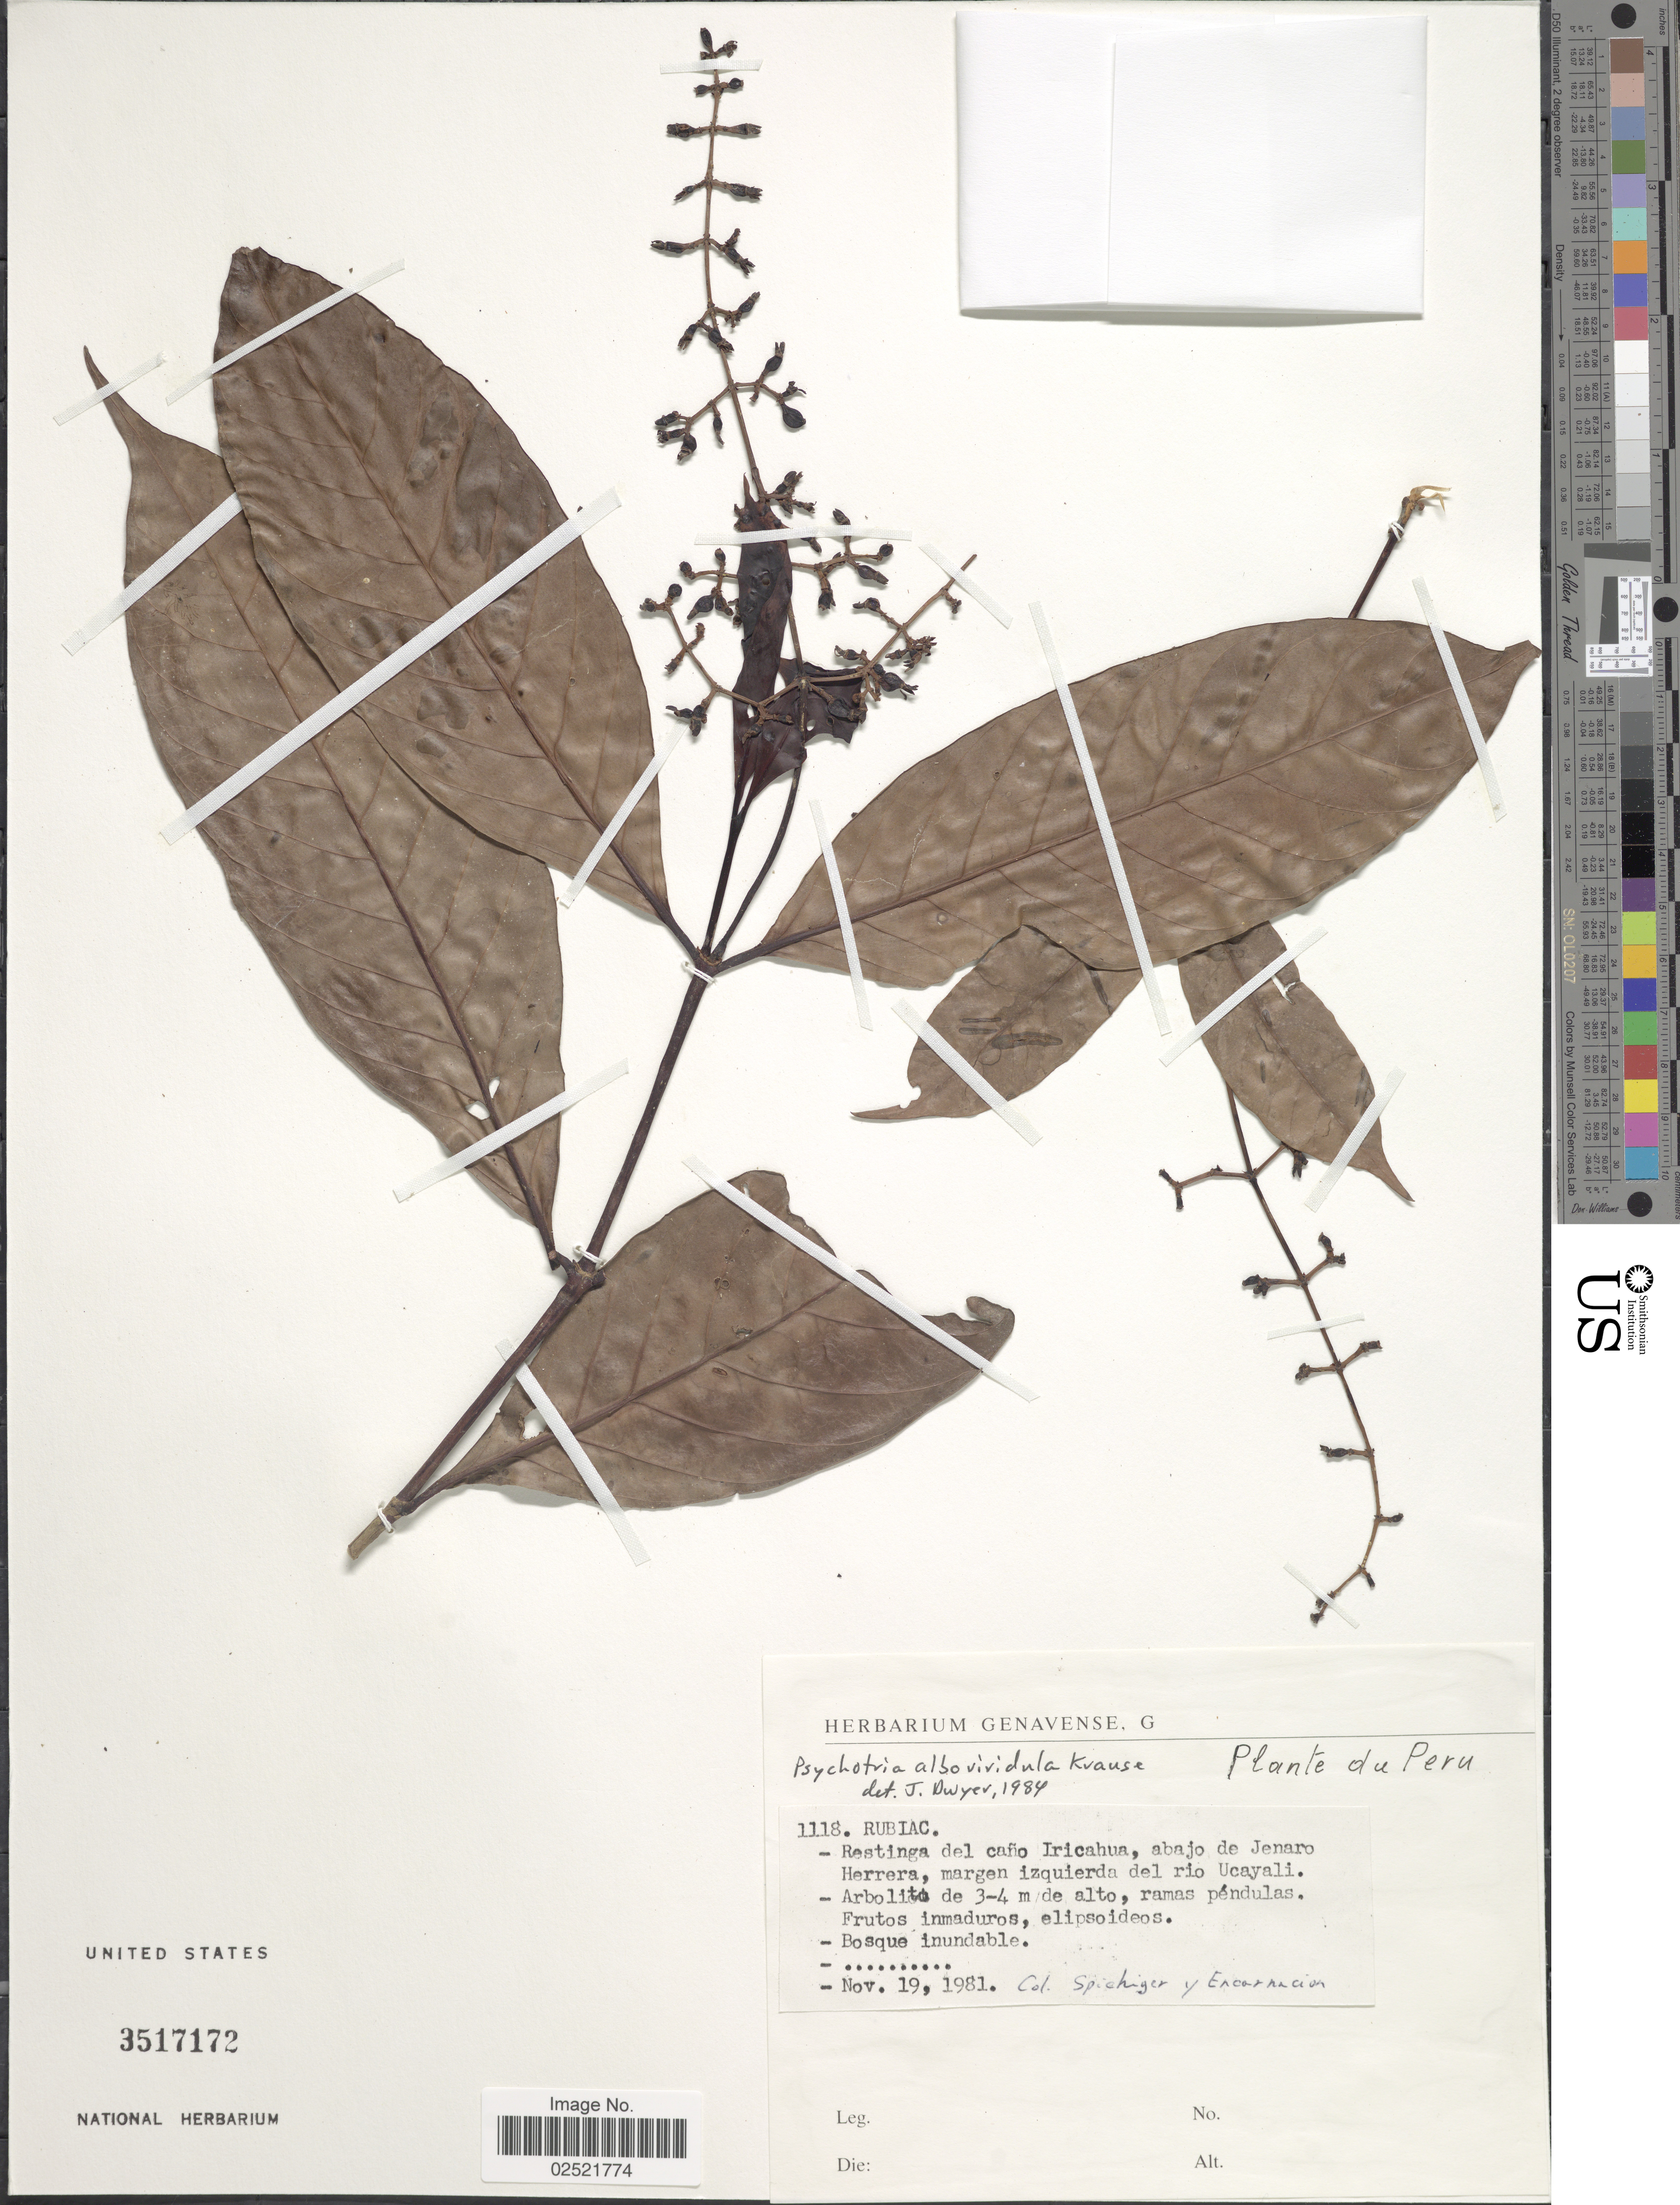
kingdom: Plantae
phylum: Tracheophyta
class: Magnoliopsida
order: Gentianales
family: Rubiaceae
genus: Psychotria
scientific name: Psychotria remota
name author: Benth.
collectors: Spichiger & -- Encarnacion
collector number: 1118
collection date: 1981-11-19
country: Peru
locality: Restinga del cano Iricahua, abajo de Jenaro Herrera, margen izquierda del Rio Ucayali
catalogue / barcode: US 3517172